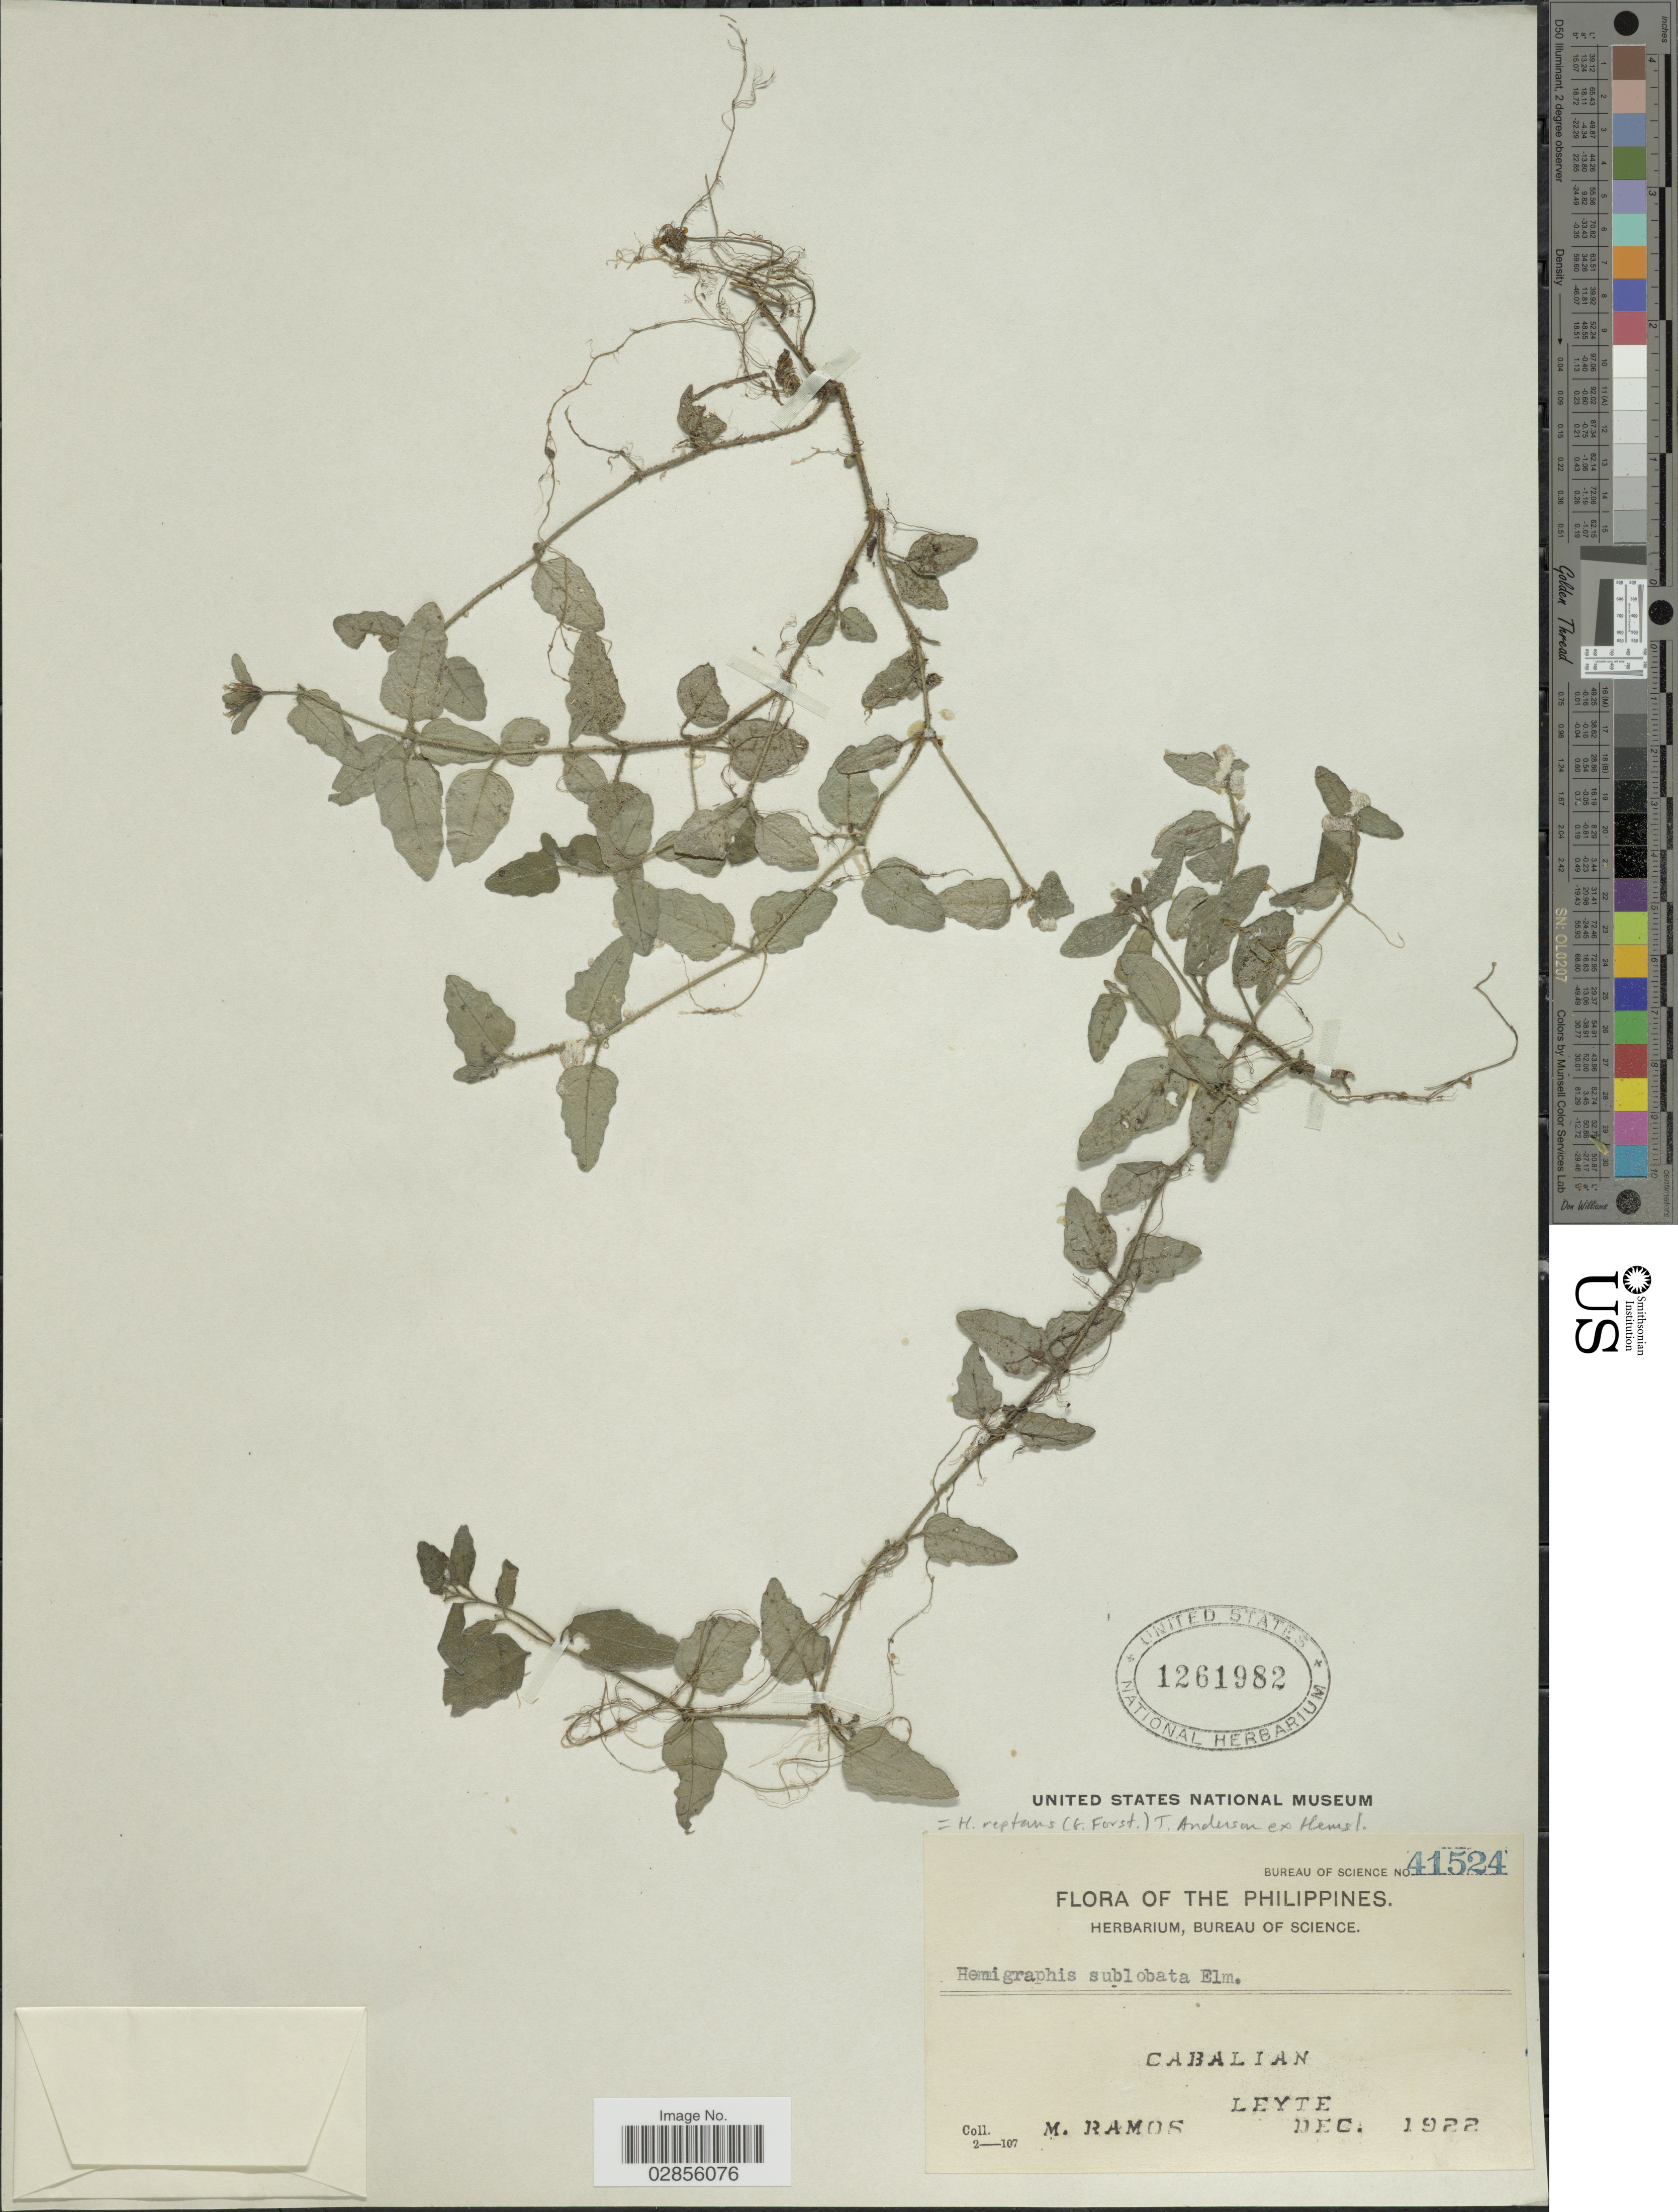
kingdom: Plantae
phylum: Tracheophyta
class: Magnoliopsida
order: Lamiales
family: Acanthaceae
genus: Hemigraphis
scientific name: Hemigraphis reptans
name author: (G. Forst.) T. Anderson ex Hemsl.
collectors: M. Ramos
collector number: Bureau of Science 41524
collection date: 1922-12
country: Philippines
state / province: Eastern Visayas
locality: Cabalian. Leyte.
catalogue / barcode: US 1261982